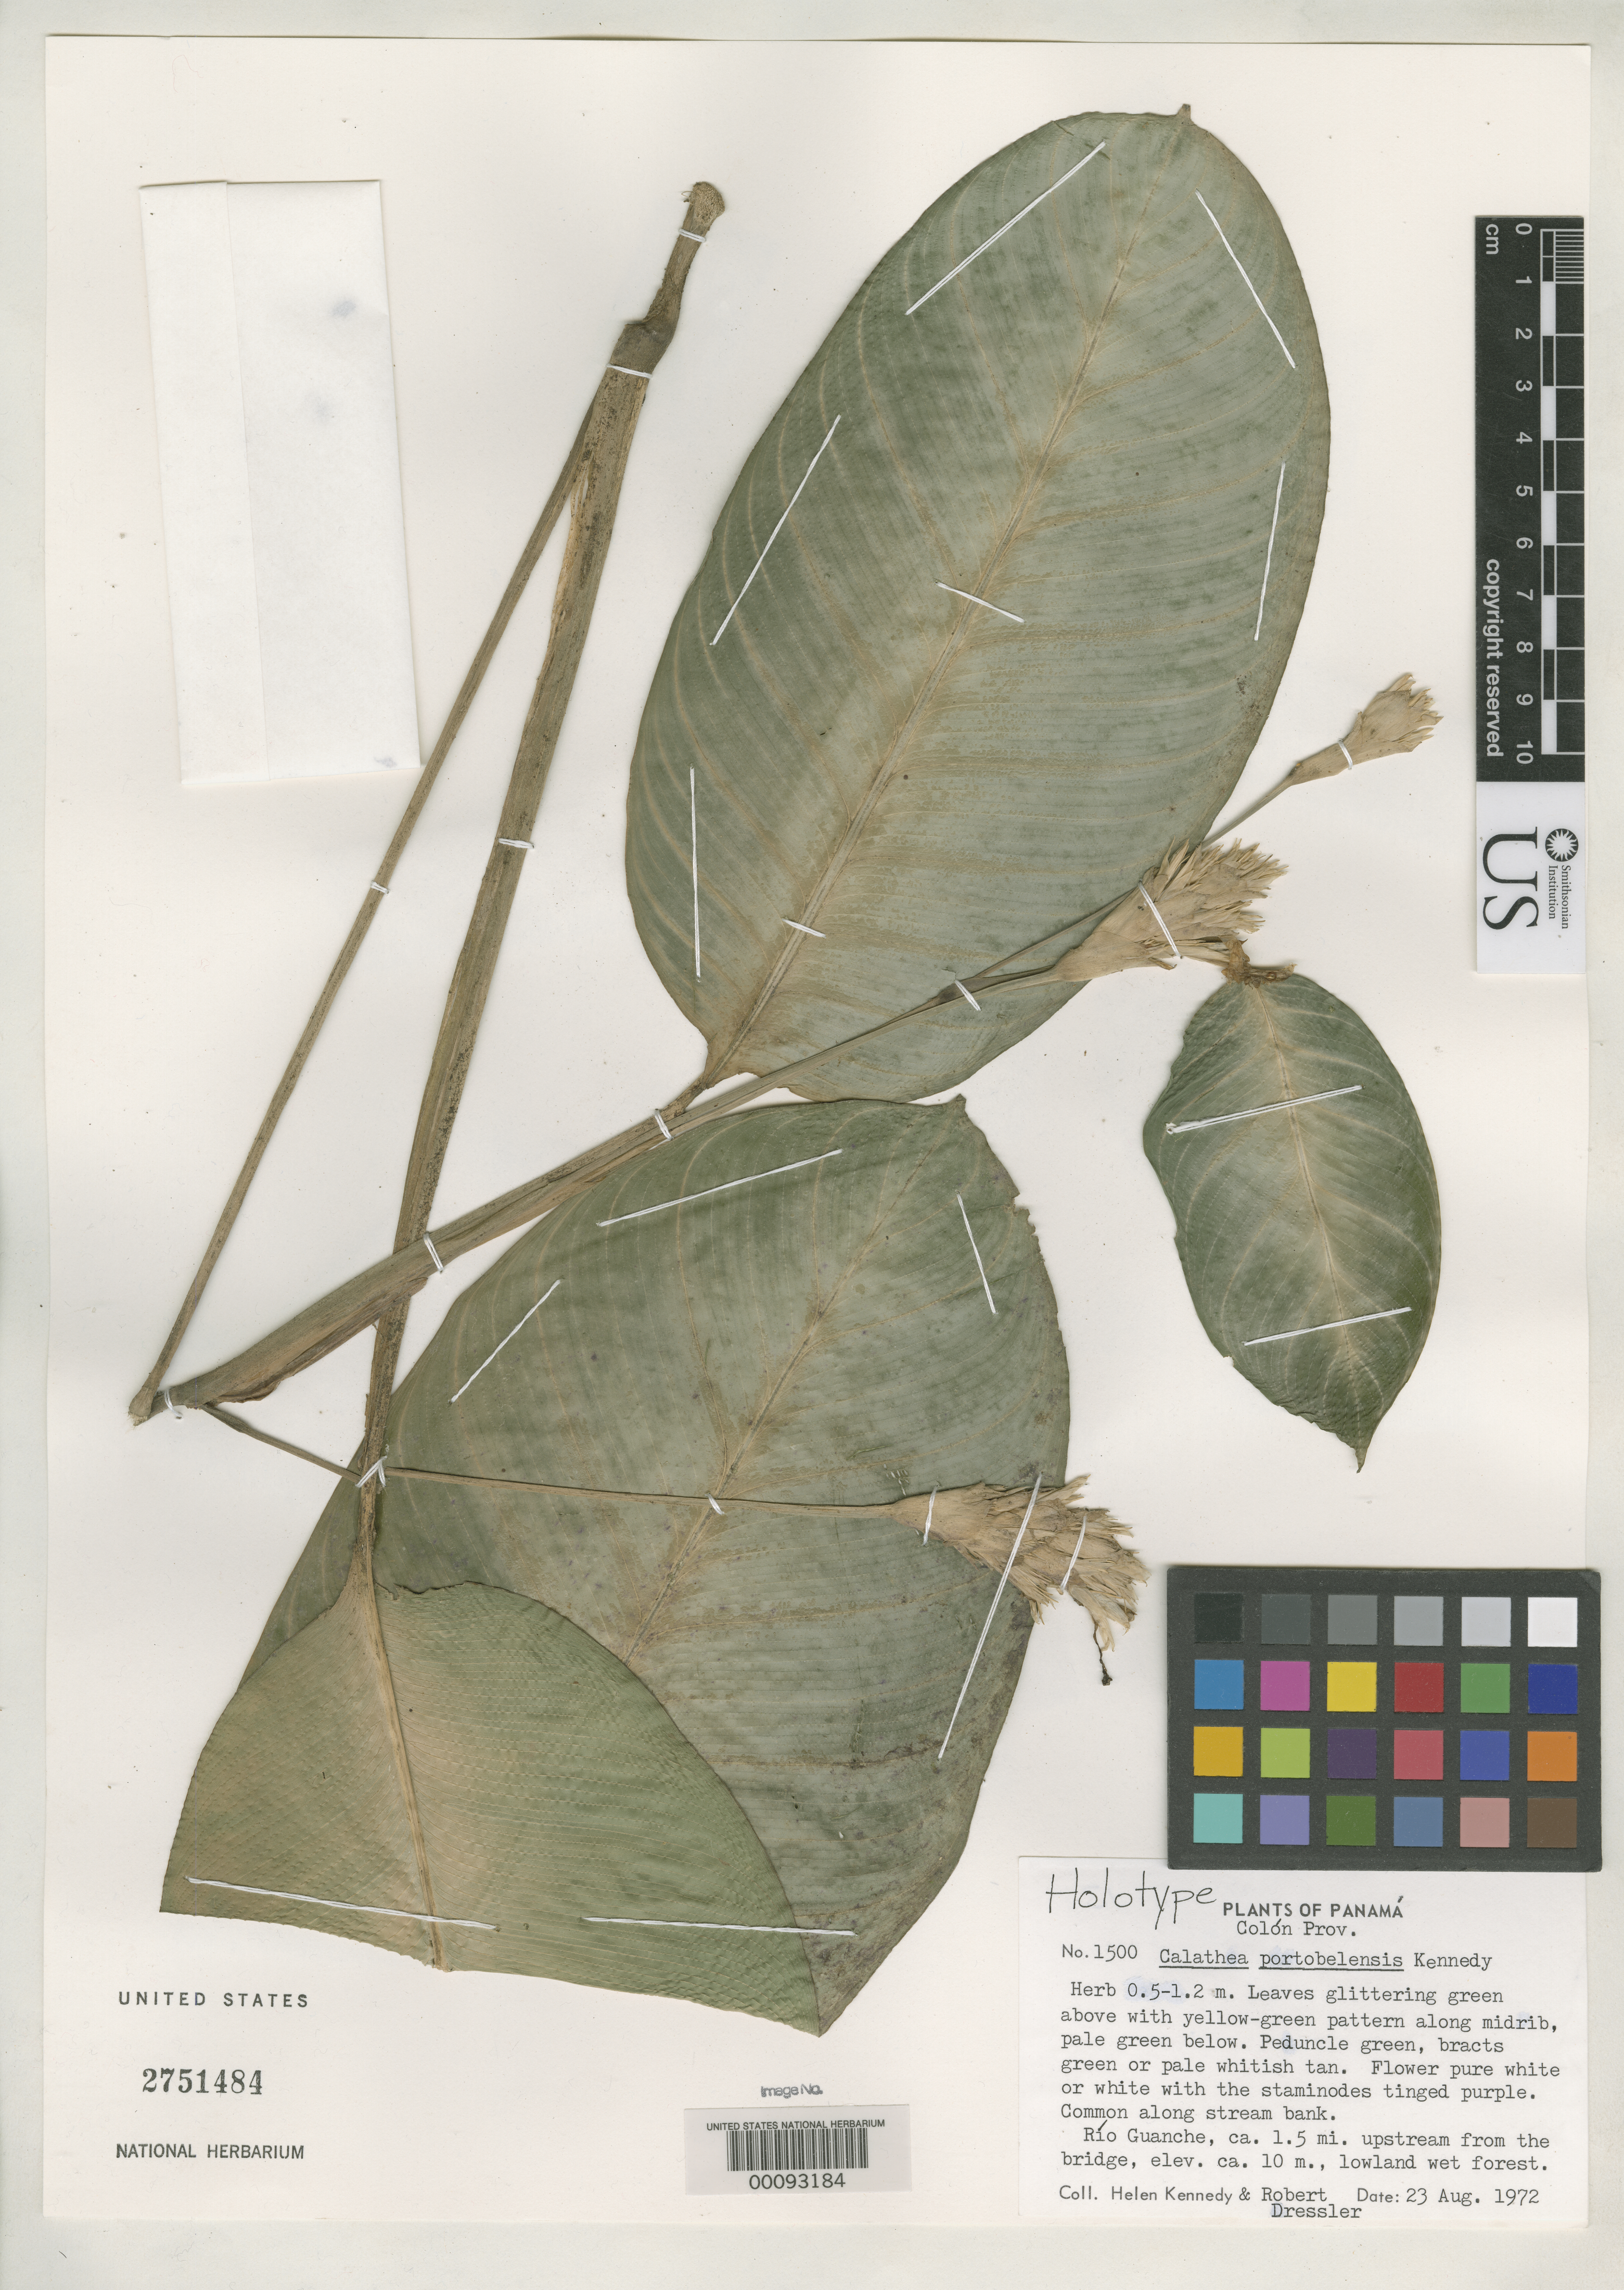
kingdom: Plantae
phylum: Tracheophyta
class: Liliopsida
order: Zingiberales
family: Marantaceae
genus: Calathea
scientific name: Calathea portobelensis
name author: H. Kenn.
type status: Holotype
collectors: H. Kennedy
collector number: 1500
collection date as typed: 23 Aug 1972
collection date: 1972-08-23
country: Panama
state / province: Colón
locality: Rio Guanche.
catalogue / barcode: US 2751484